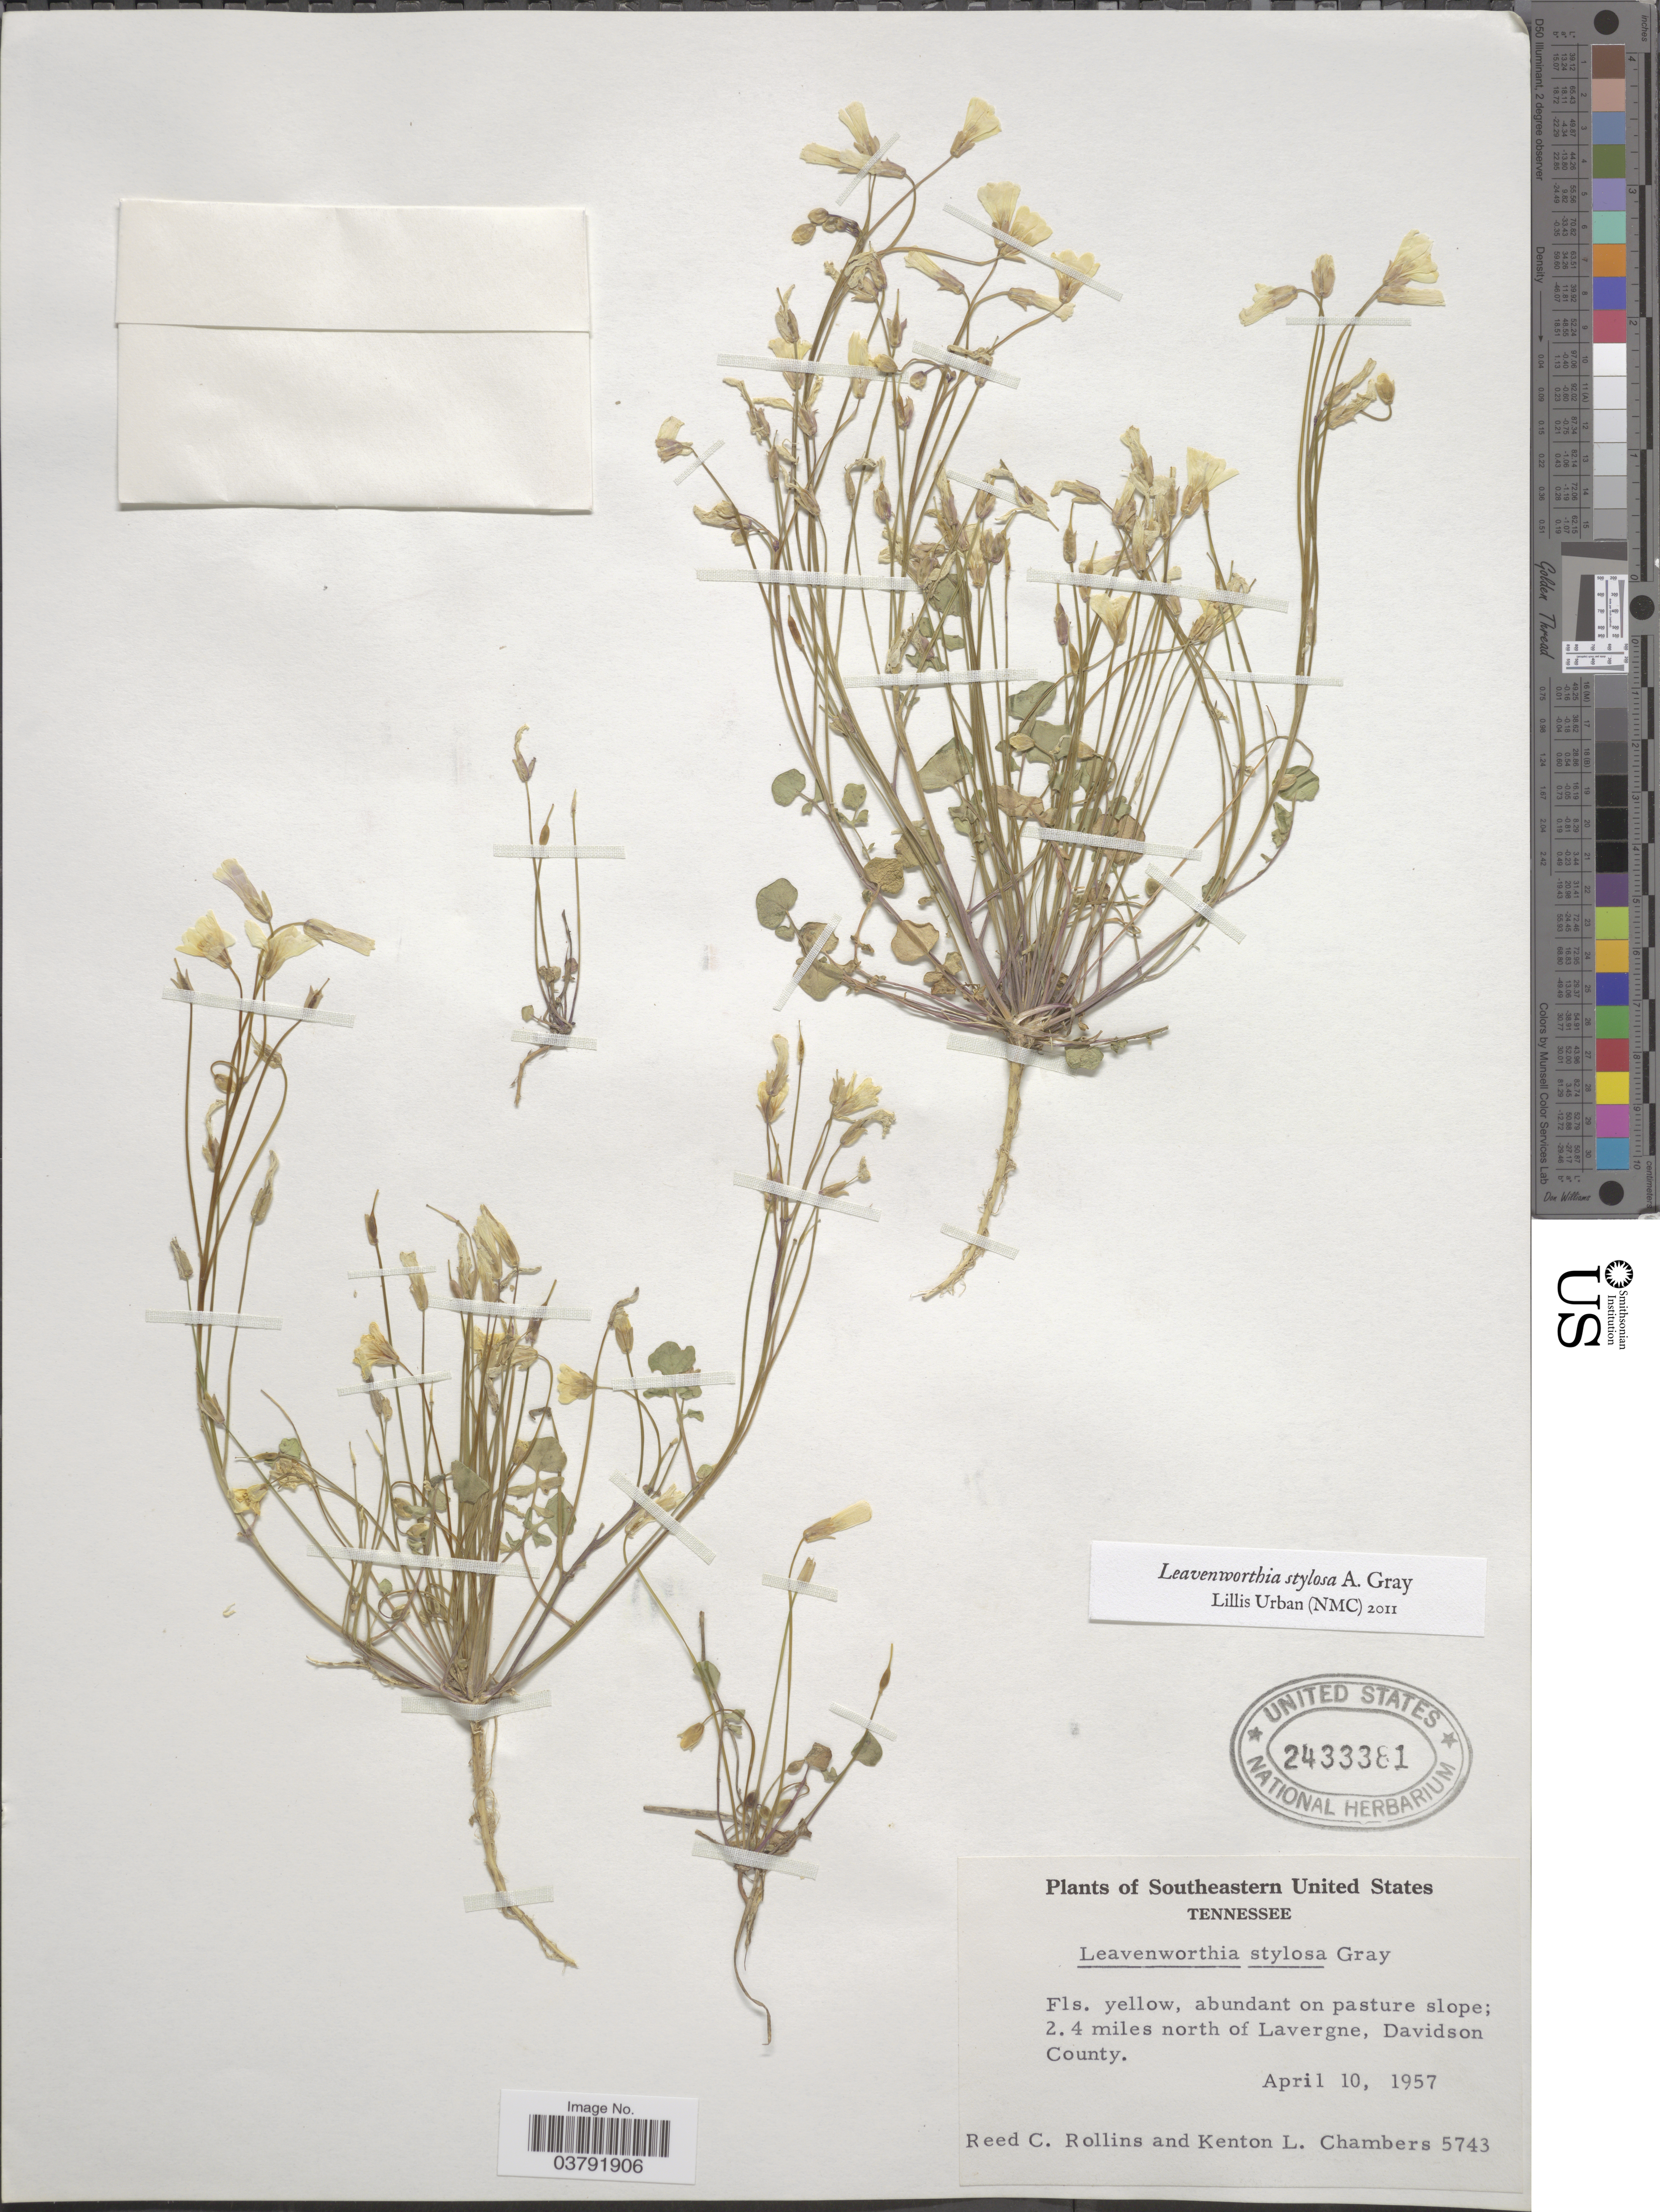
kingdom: Plantae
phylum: Tracheophyta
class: Magnoliopsida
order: Brassicales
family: Brassicaceae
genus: Leavenworthia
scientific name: Leavenworthia stylosa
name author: A. Gray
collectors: R. C. Rollins & K. L. Chambers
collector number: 5743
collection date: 1957-04-10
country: United States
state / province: Tennessee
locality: Southeastern United States. 2.4 miles north of Lavergne, Davidson County.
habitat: abundant on pasture slope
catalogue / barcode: US 2433381